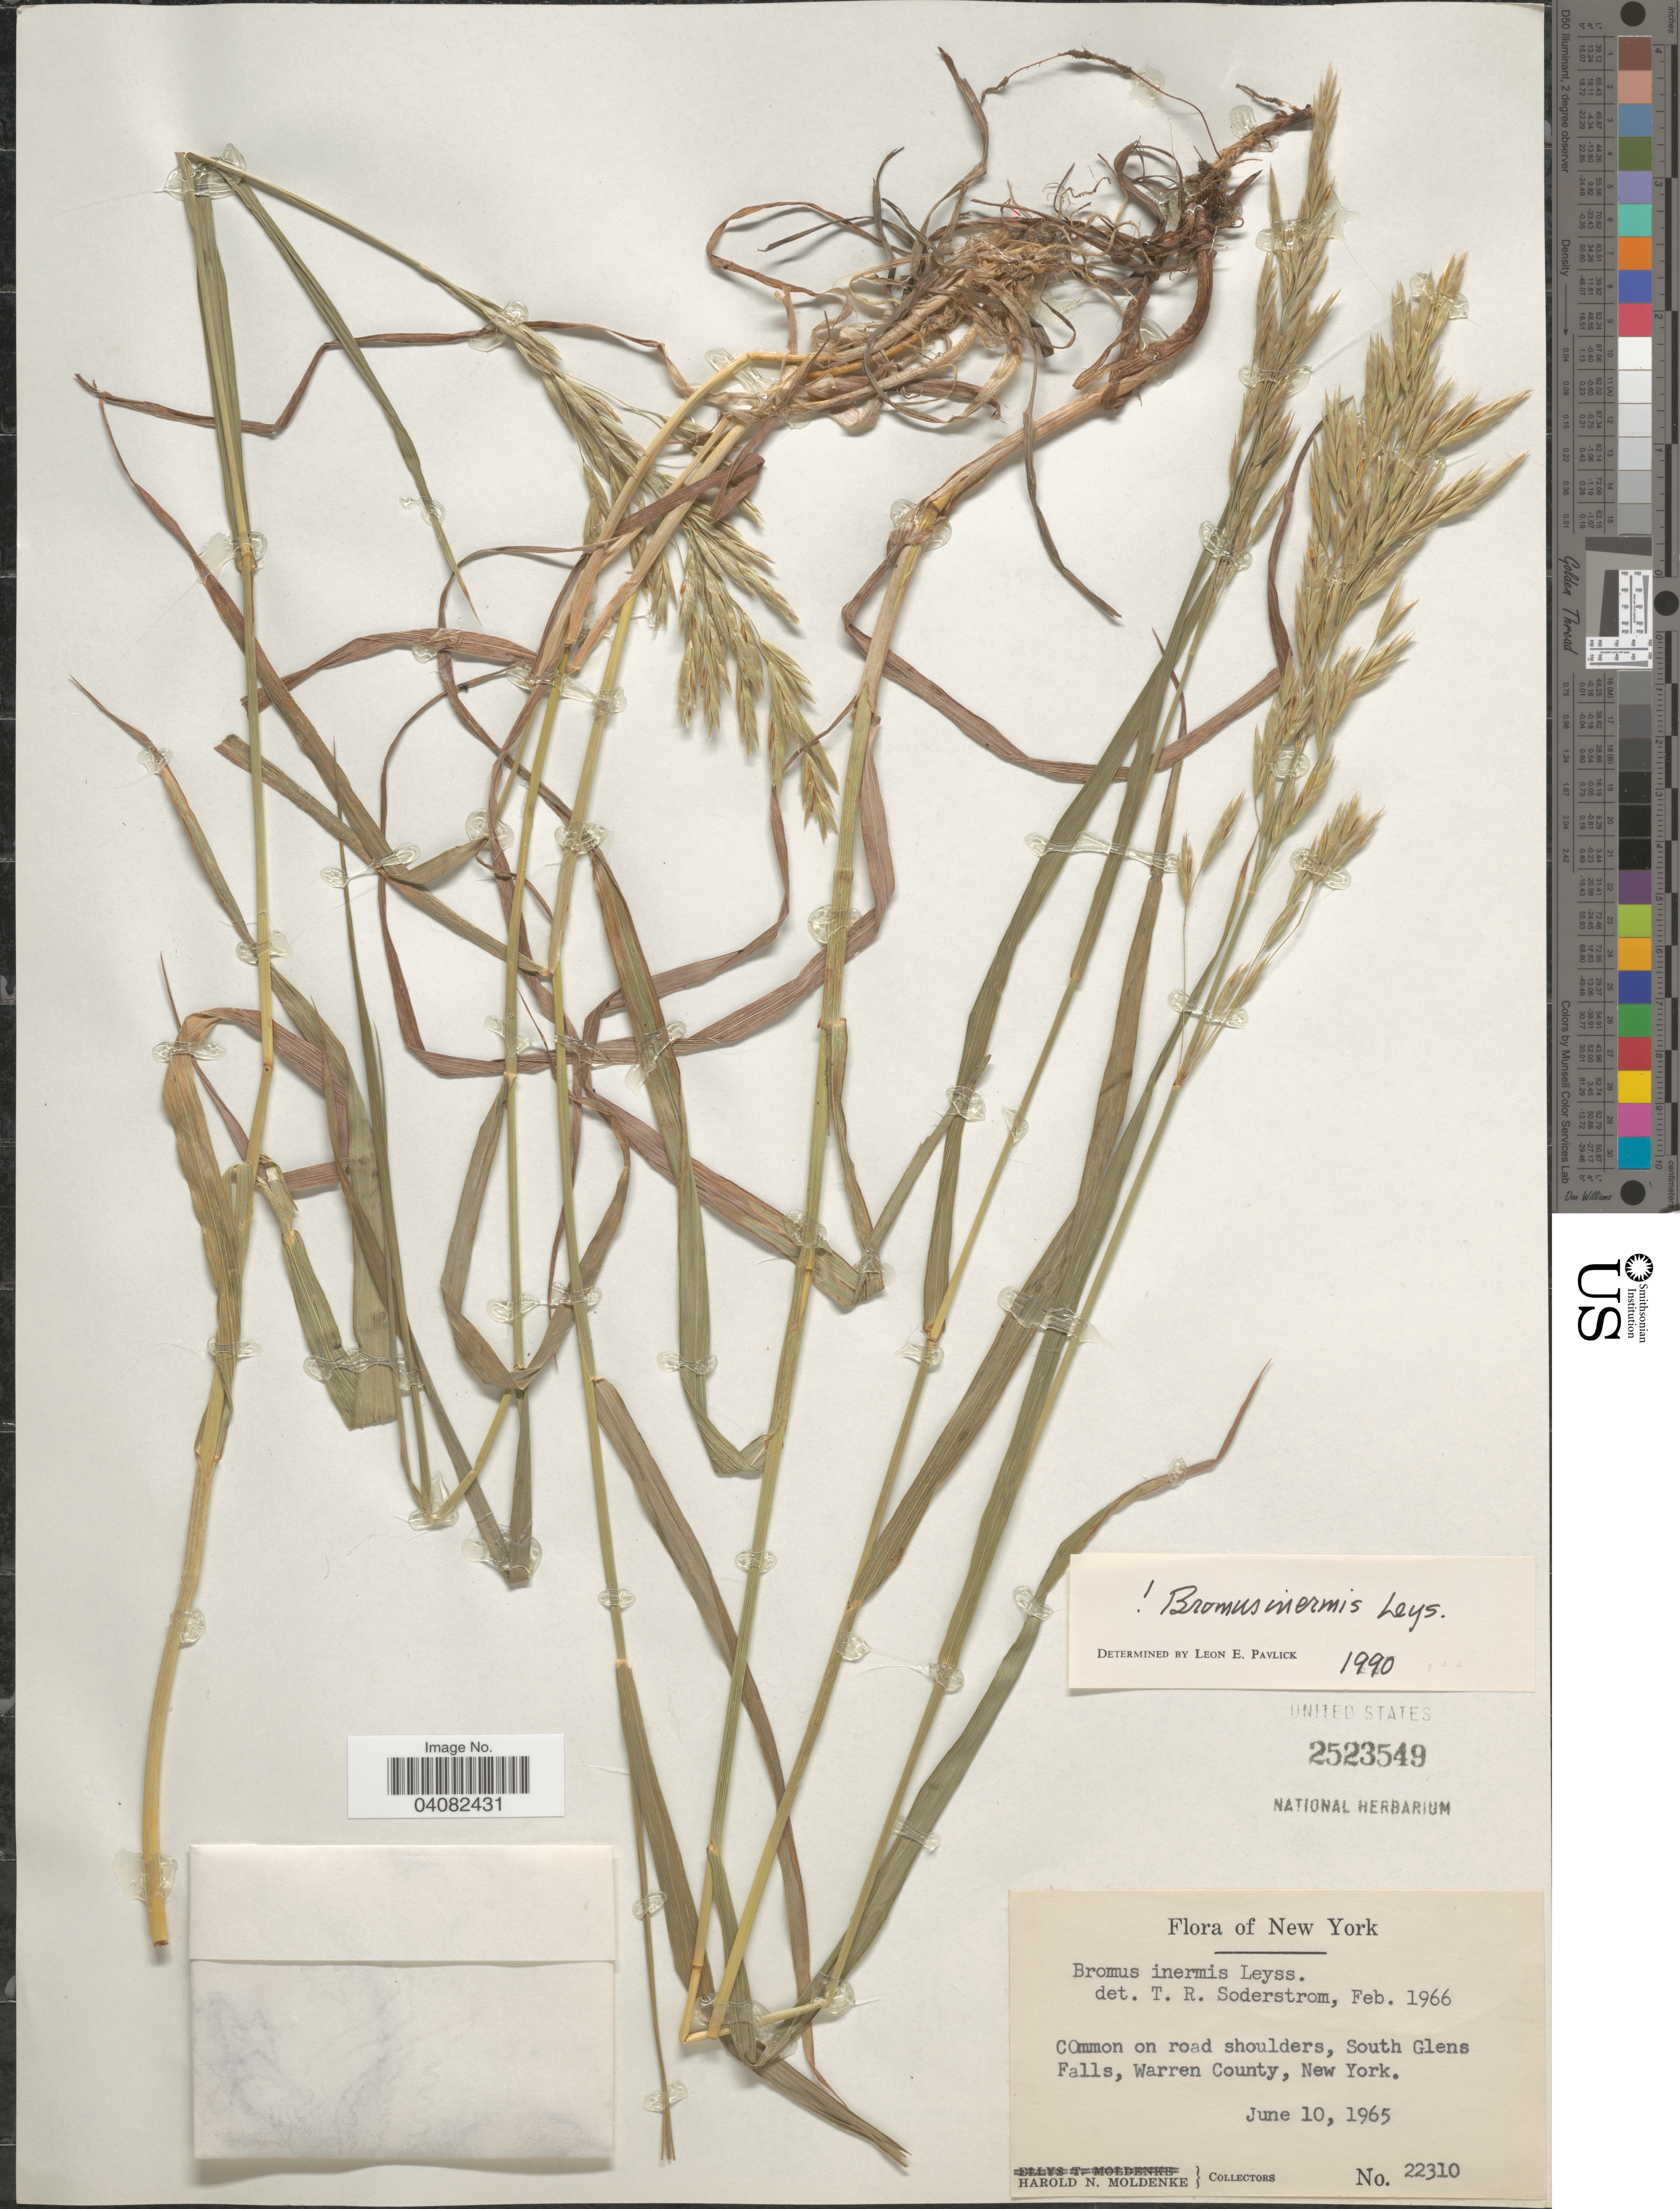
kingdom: Plantae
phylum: Tracheophyta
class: Liliopsida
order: Poales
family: Poaceae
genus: Bromus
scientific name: Bromus inermis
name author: Leyss.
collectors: H. N. Moldenke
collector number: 22310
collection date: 1965-06-10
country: United States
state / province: New York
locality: Common on road shoulders, South Glens Falls, Warren County.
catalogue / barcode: US 2523549